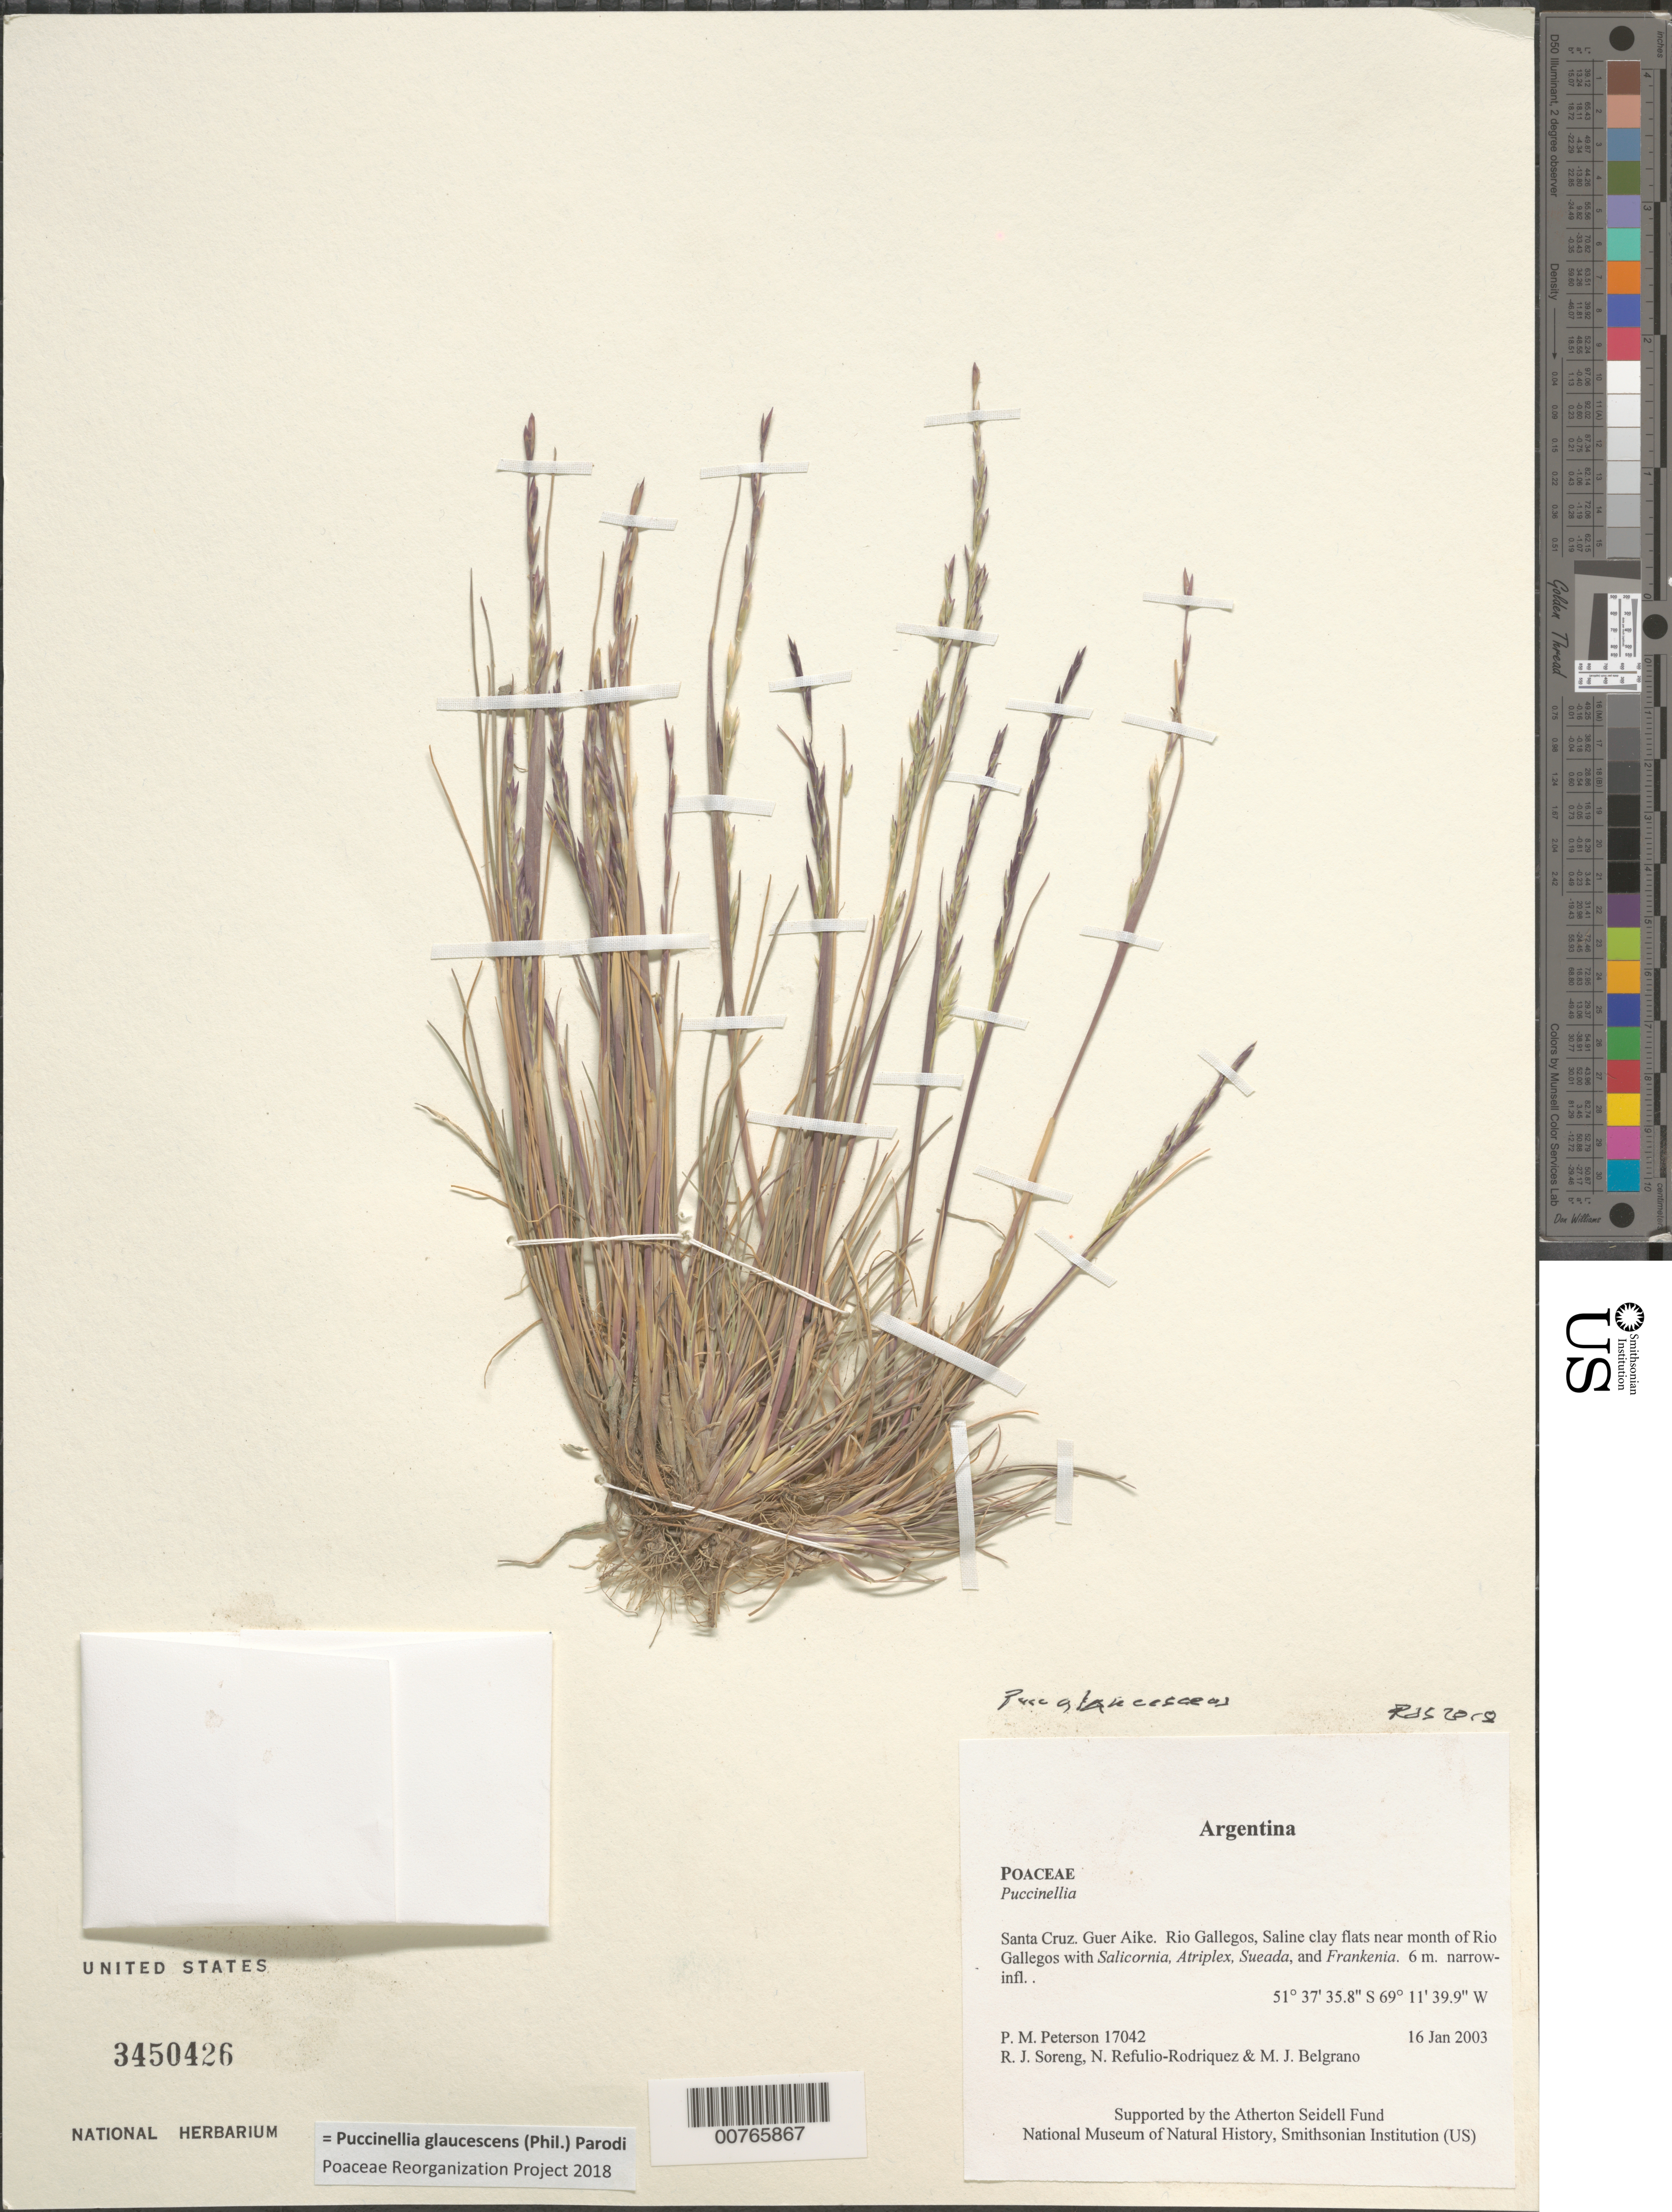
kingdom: Plantae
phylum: Tracheophyta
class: Liliopsida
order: Poales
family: Poaceae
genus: Puccinellia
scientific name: Puccinellia glaucescens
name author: (Phil.) Parodi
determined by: Poaceae Reorganization Project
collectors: P. M. Peterson, R. J. Soreng, N. Refulio-Rodríguez & M. Belgrano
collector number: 17042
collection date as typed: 16 Jan 2003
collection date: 2003-01-16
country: Argentina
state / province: Santa Cruz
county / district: Guer Aike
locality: Rio Gallegos, Saline clay flats near mouth of Rio Gallegos with Salicornia, Atriplex, Sueada, and Frankenia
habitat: narrow-infl.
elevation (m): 6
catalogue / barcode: US 3450426